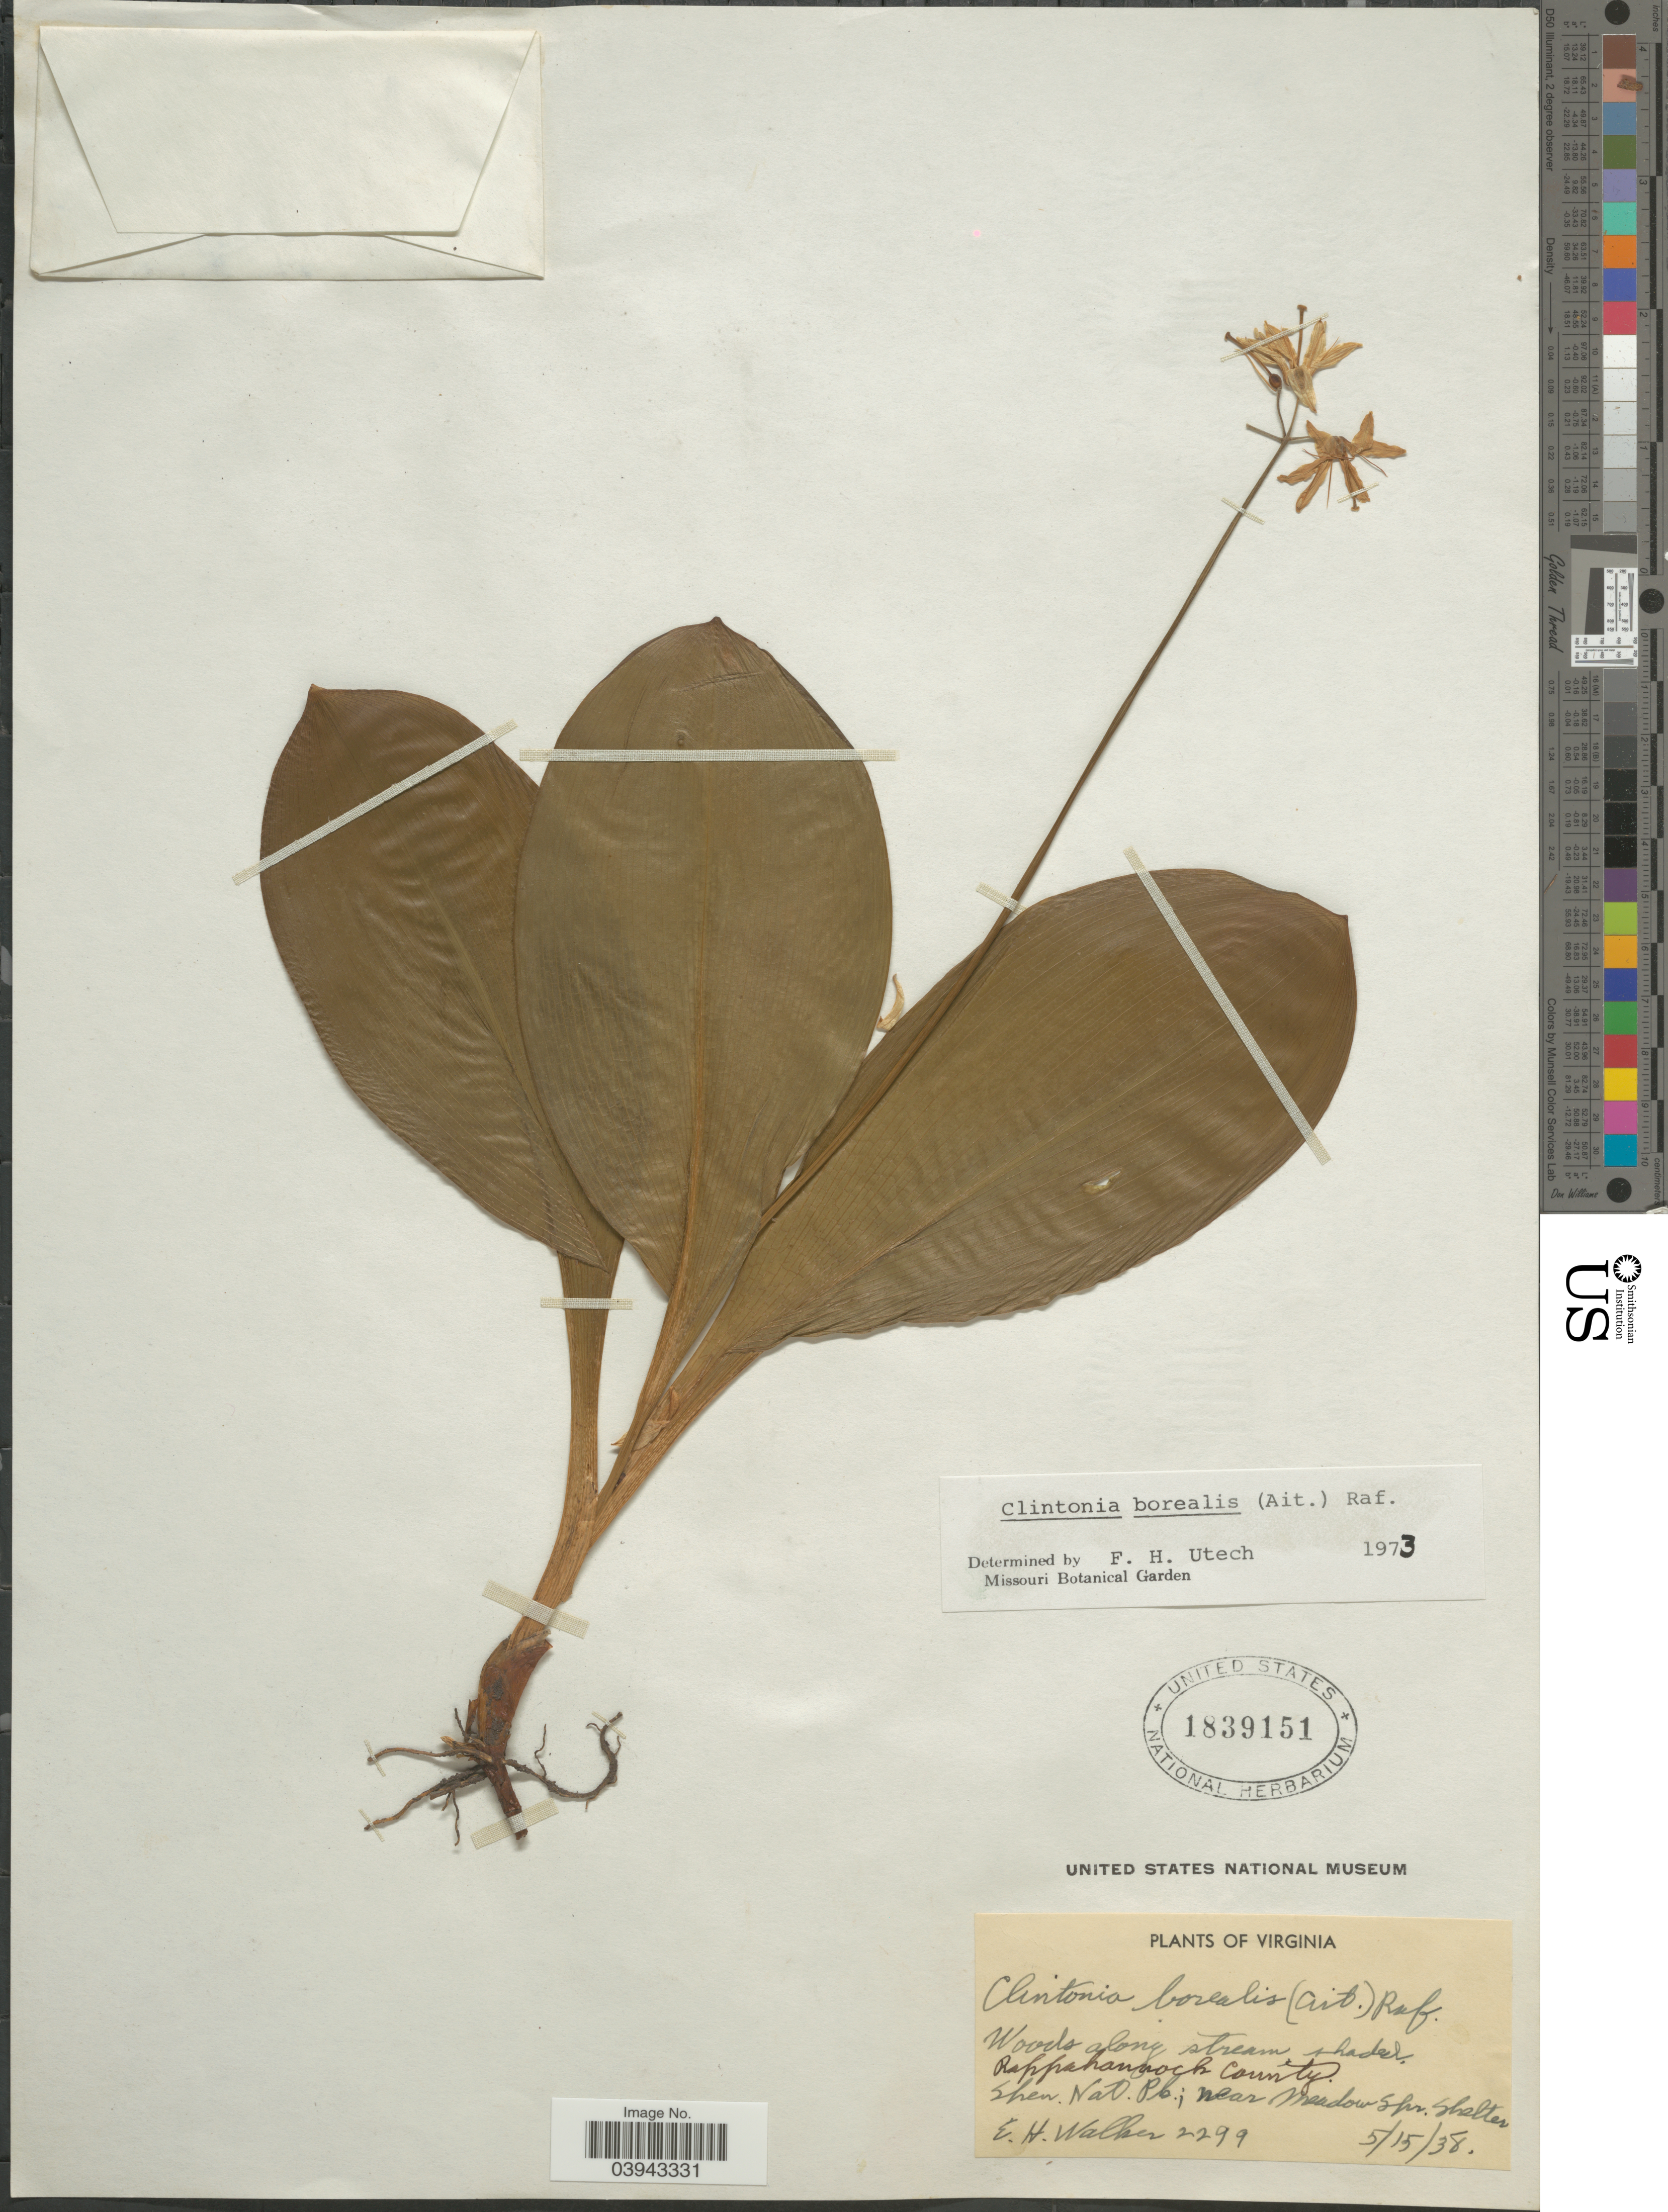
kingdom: Plantae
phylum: Tracheophyta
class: Liliopsida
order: Liliales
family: Liliaceae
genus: Clintonia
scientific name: Clintonia borealis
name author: (Aiton) Raf.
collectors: E. H. Walker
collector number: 2299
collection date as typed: Transcribed d/m/y: 15/5/38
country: United States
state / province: Virginia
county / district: Rappahannock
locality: Shen. Nat. Pk.; near Meadow Spr. Shelter.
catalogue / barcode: US 1839151